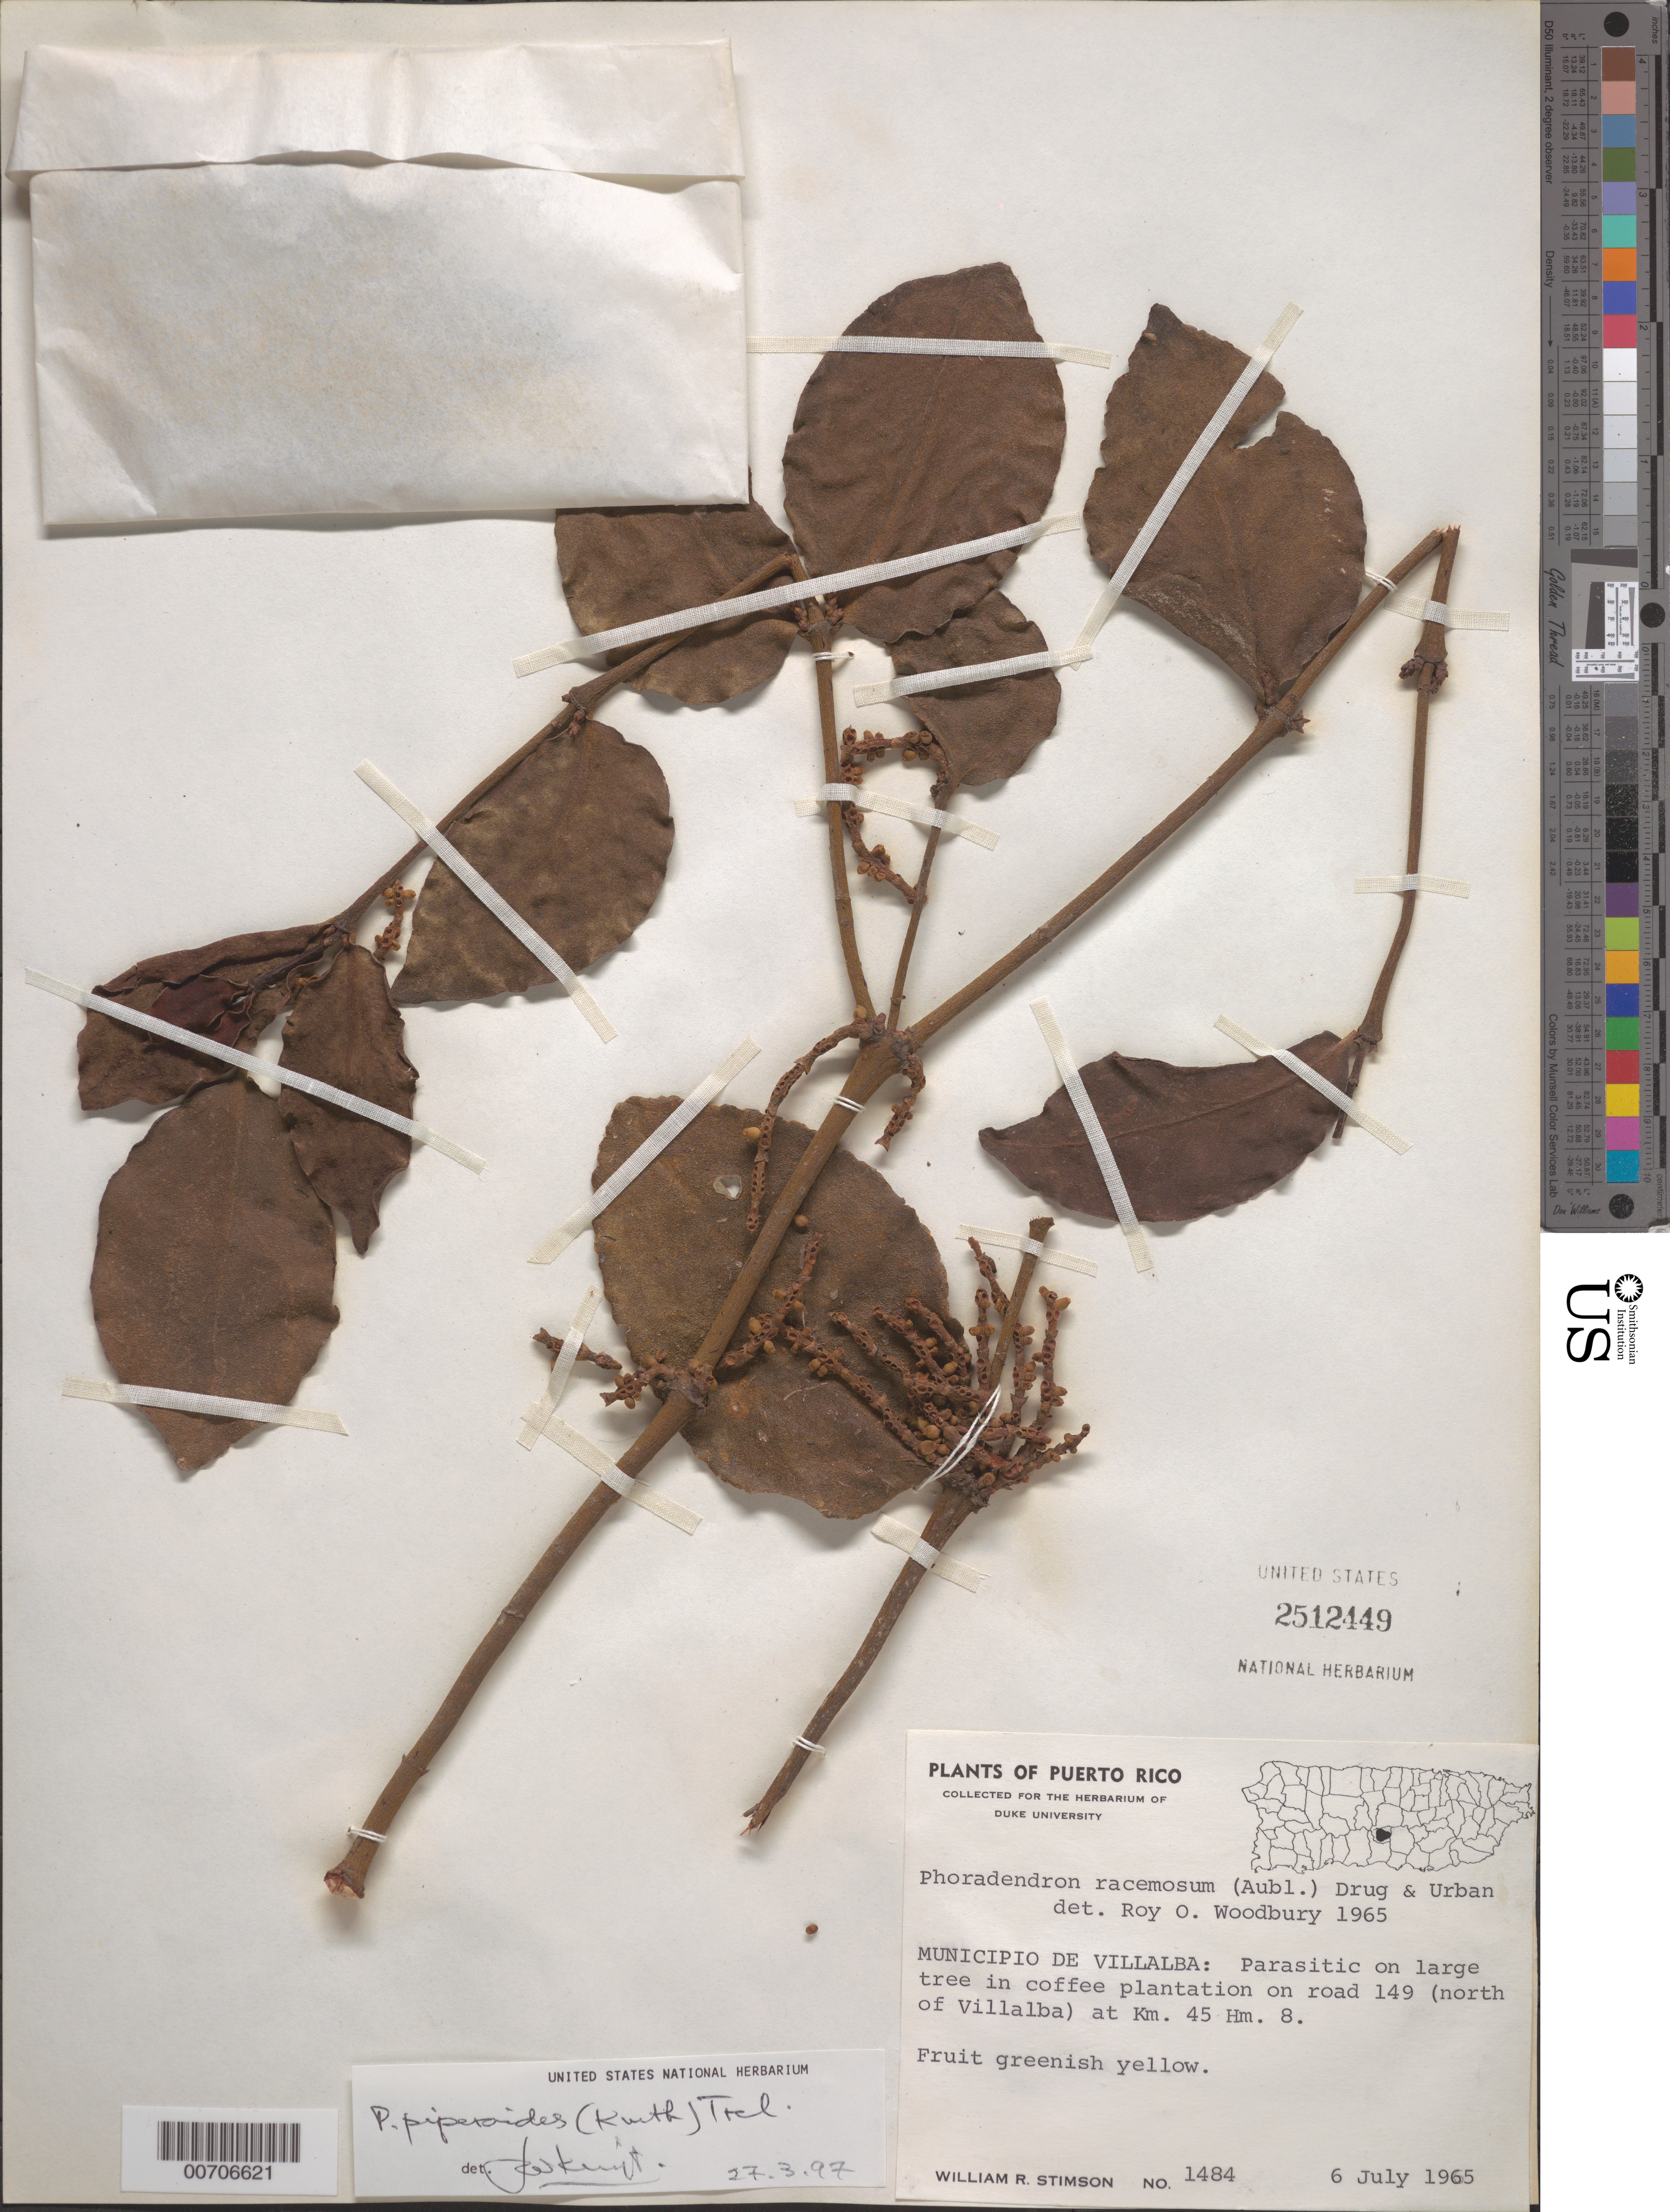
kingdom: Plantae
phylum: Tracheophyta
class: Magnoliopsida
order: Santalales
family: Viscaceae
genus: Phoradendron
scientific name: Phoradendron piperoides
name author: (Kunth) Trel.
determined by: Kuijt, Job, (CANADA)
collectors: W. R. Stimson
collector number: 1484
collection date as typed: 06 Jul 1965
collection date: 1965-07-06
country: Puerto Rico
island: Greater Antilles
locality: Municipio de Villalba; coffee plantation on road 149 (N of Villalba) at Km 45 Hm. 8.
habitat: Large tree at coffee plantaion;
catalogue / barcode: US 2512449